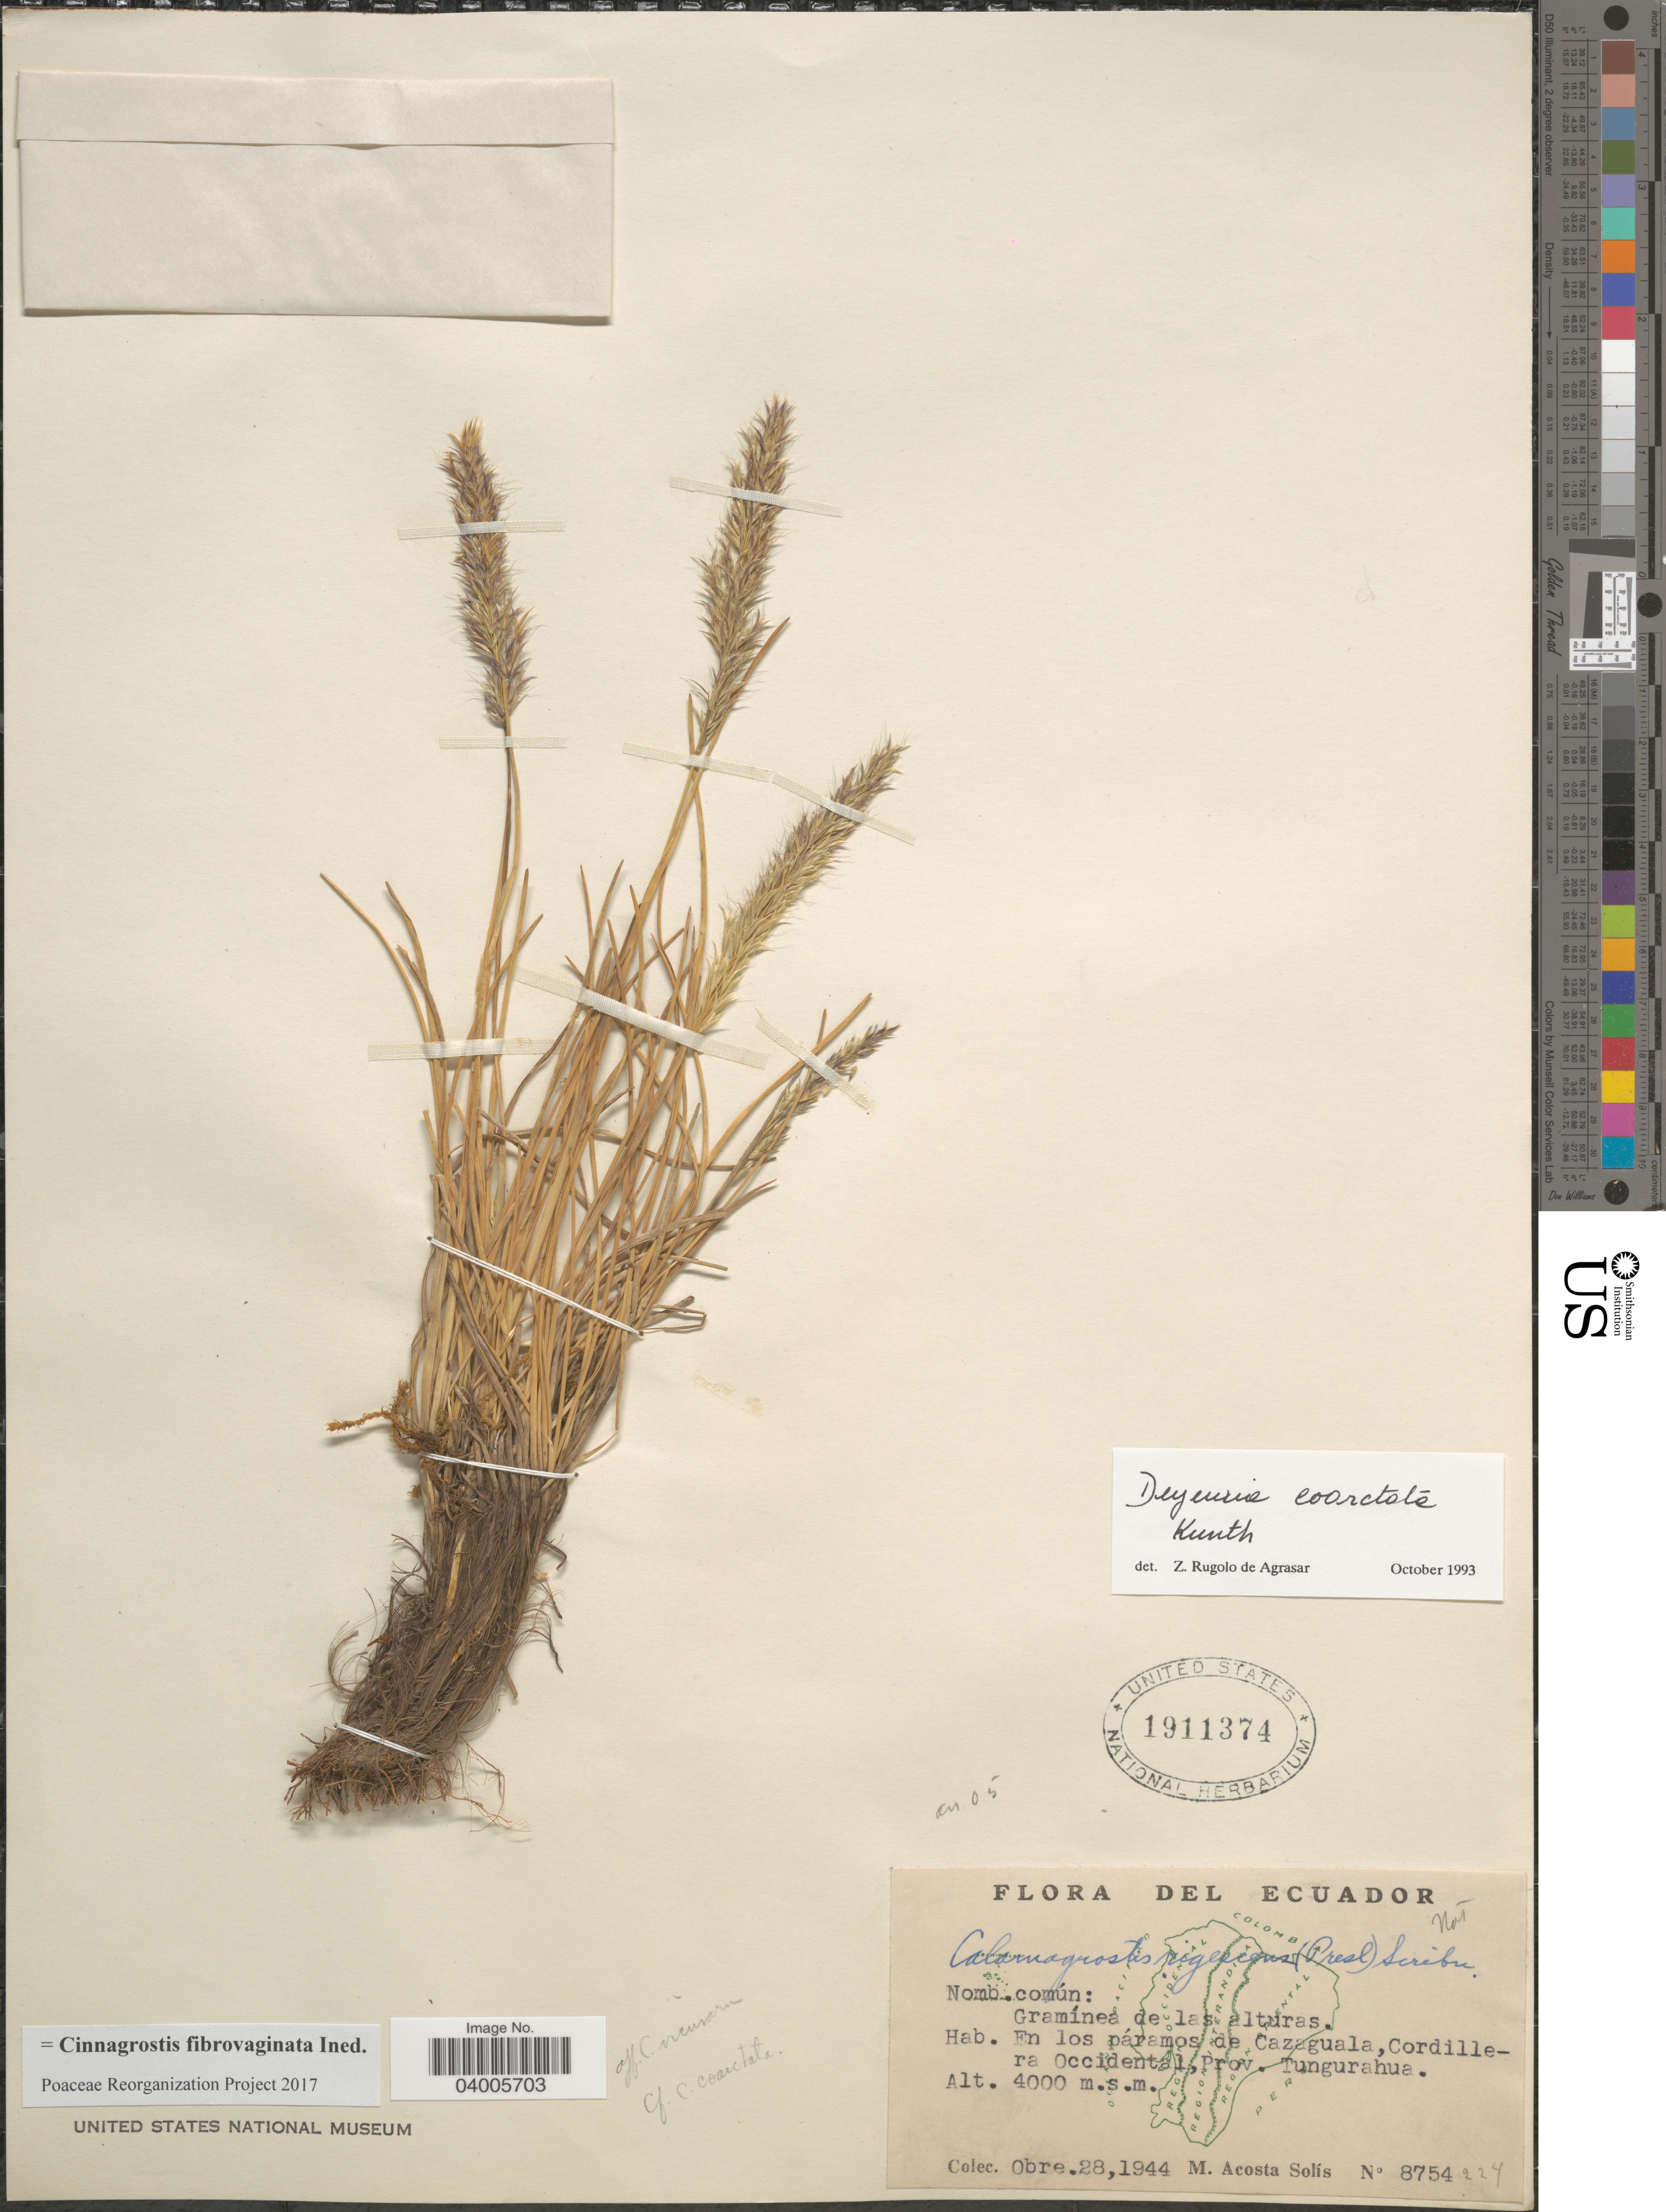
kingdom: Plantae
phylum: Tracheophyta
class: Liliopsida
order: Poales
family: Poaceae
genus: Cinnagrostis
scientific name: Cinnagrostis coarctata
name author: (Kunth) P.M. Peterson et al.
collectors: M. Acosta Solis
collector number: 8754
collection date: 1944-10-28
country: Ecuador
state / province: Tungurahua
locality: En los páramos de Cazaguala, Cordillera Occidental.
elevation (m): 4000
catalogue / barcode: US 1911374